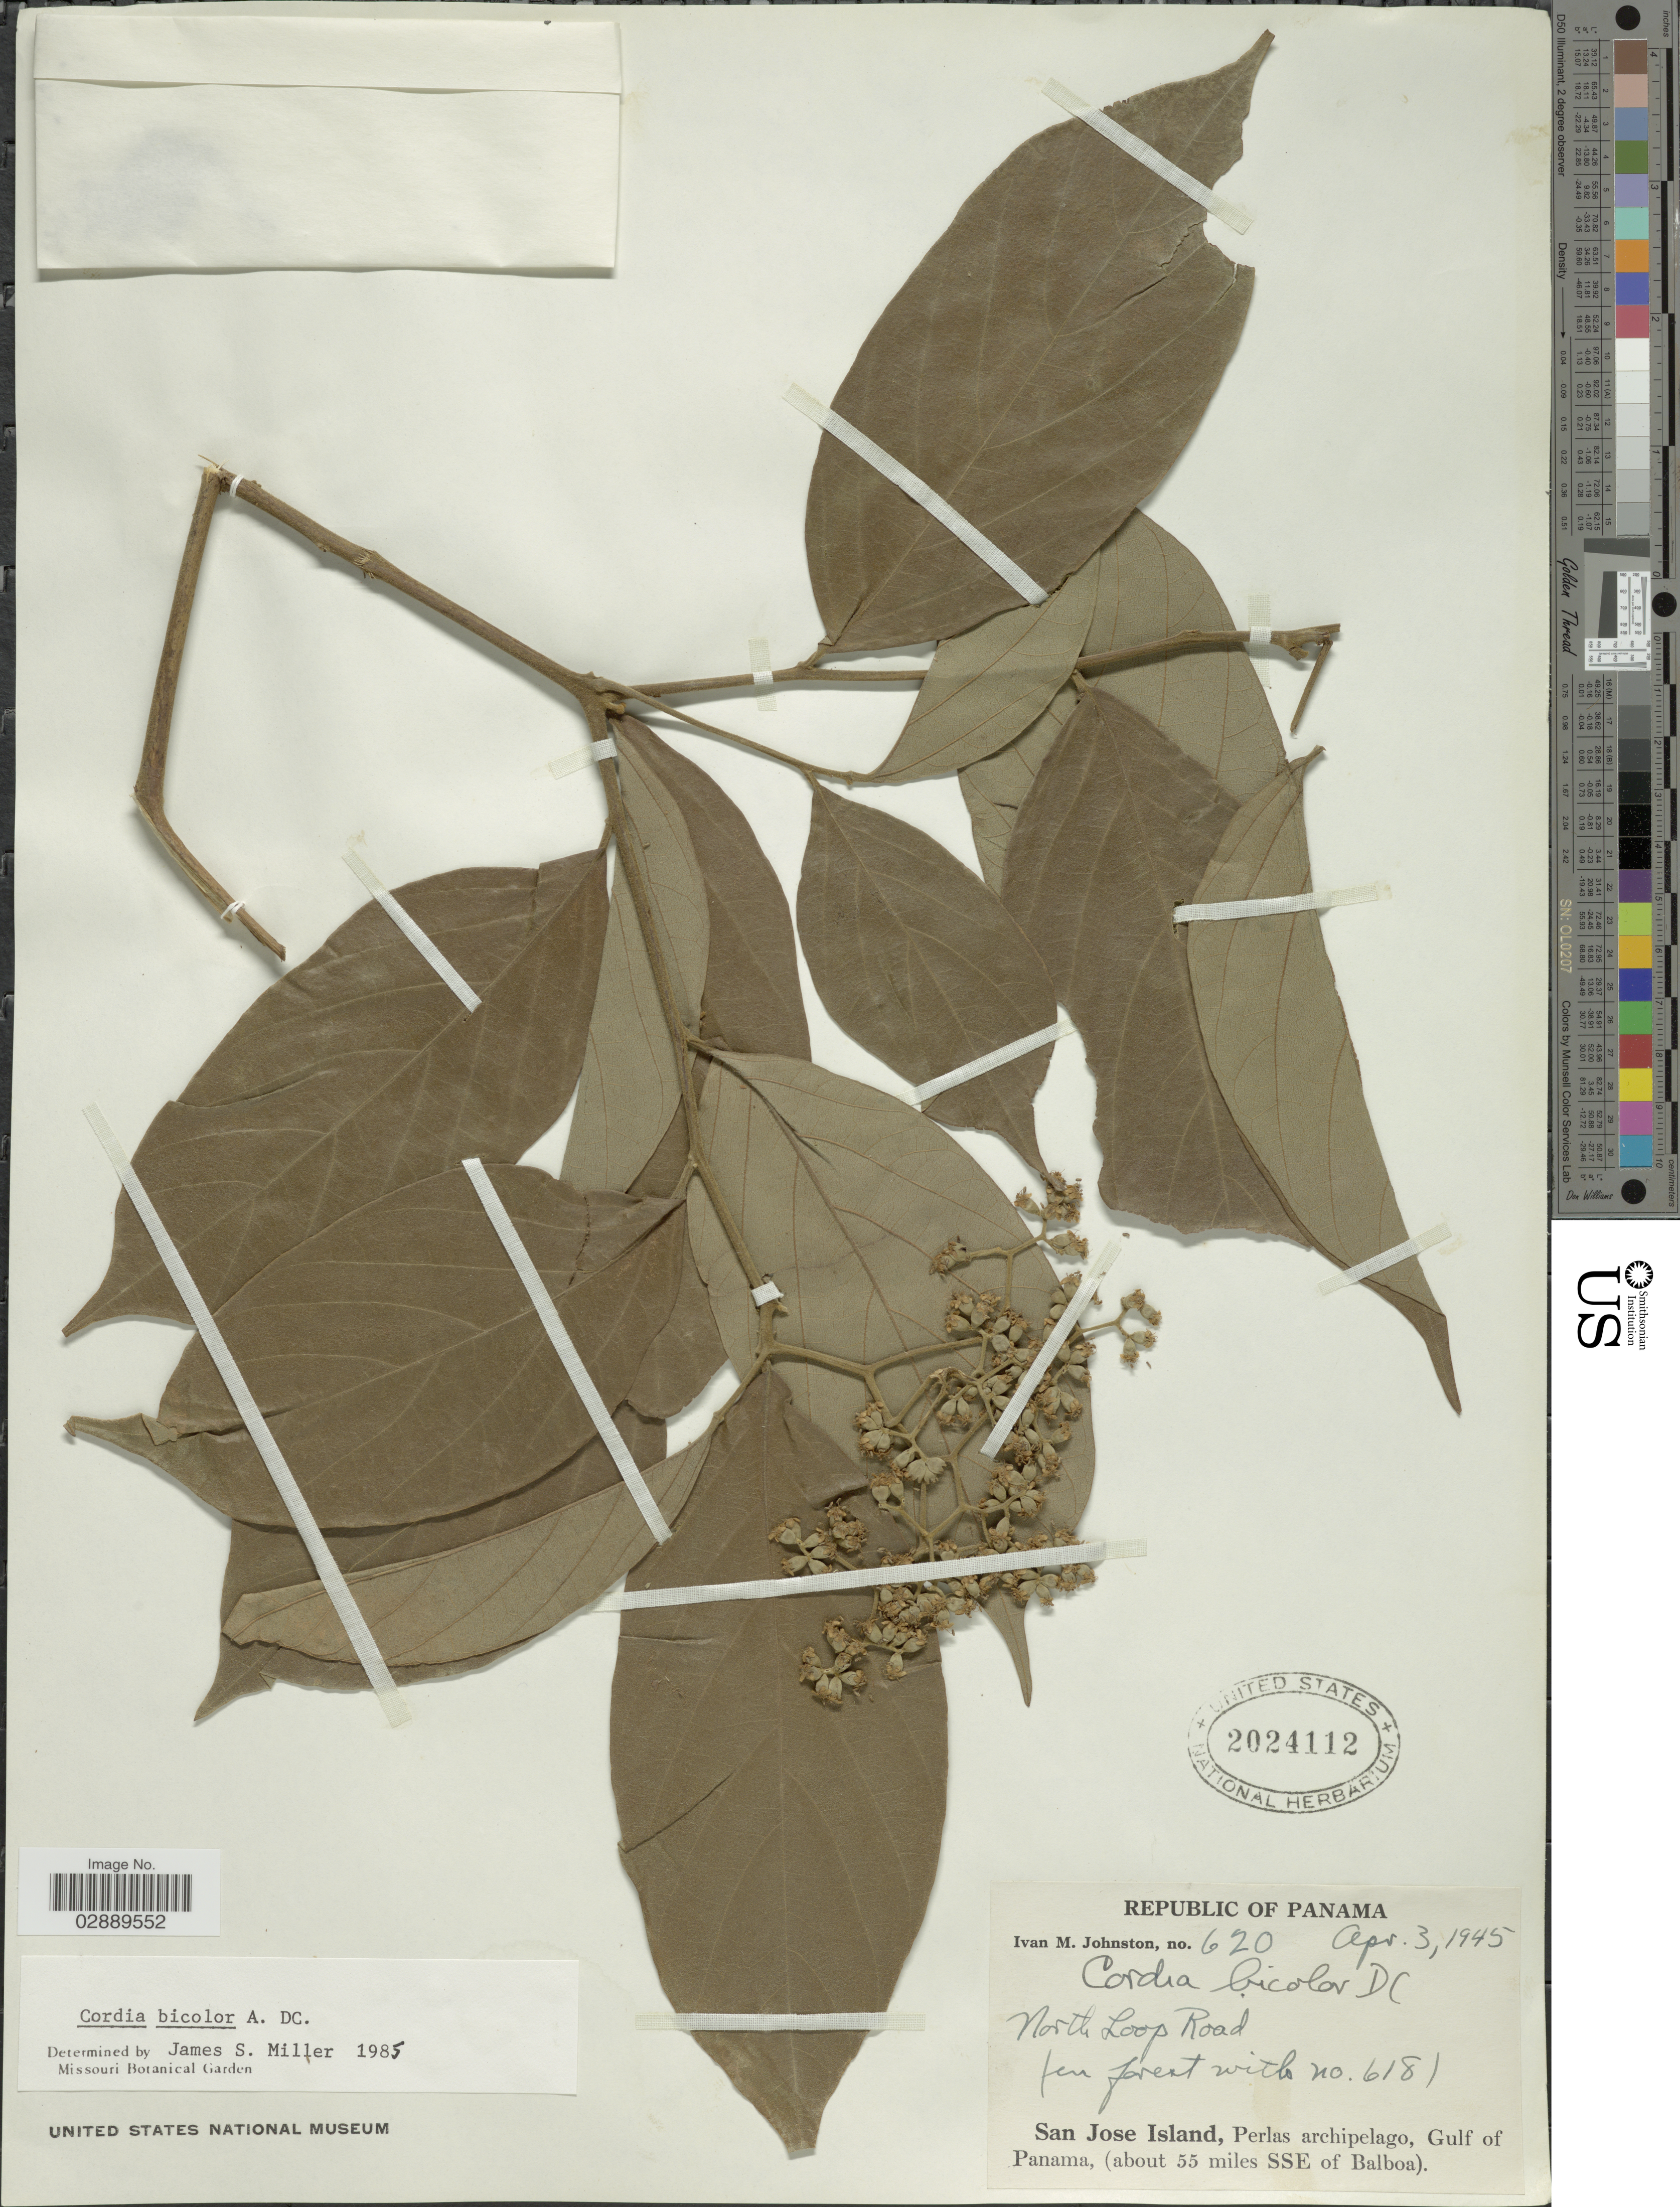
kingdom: Plantae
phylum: Tracheophyta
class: Magnoliopsida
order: Boraginales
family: Cordiaceae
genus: Cordia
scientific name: Cordia bicolor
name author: A. DC.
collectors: I.M. Johnston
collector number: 620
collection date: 1945-04-03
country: Panama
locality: San Jose Island, Perlas archipelago, Gulf of Panama, (about 55 miles SSE of Balboa). North Loop Road.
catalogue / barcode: US 2024112